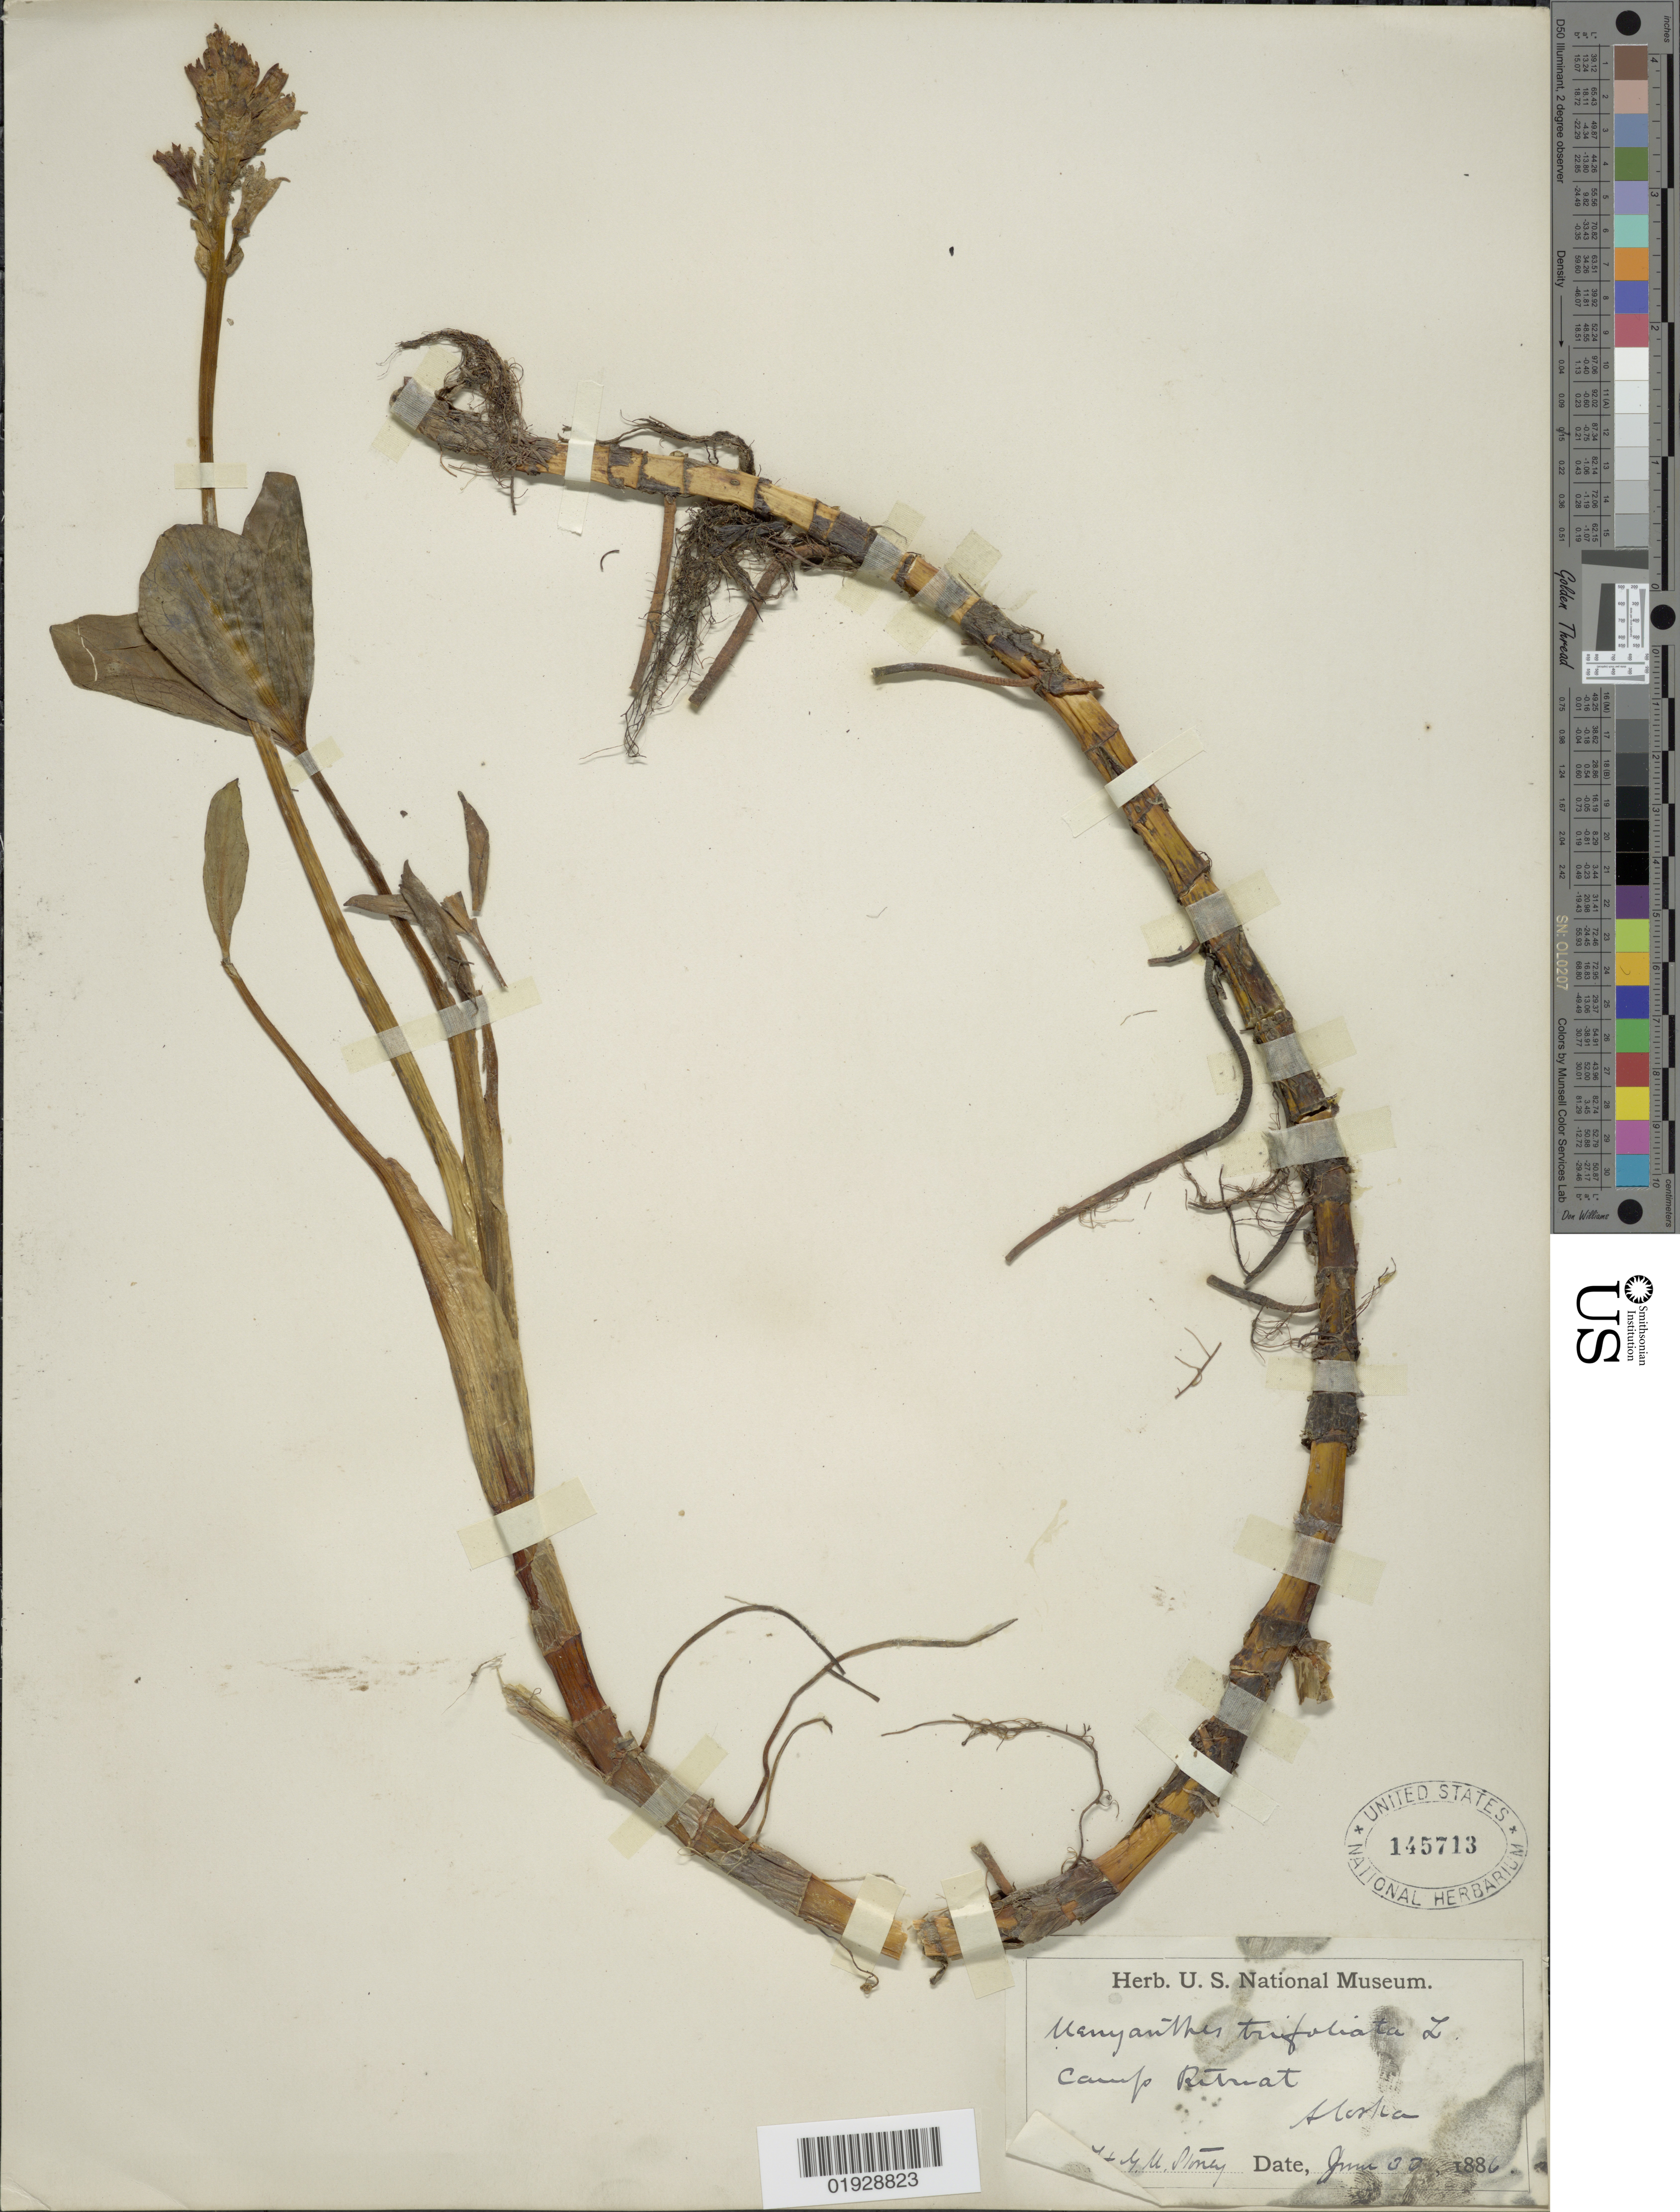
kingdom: Plantae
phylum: Tracheophyta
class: Magnoliopsida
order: Asterales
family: Menyanthaceae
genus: Menyanthes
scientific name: Menyanthes trifoliata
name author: L.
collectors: G. Stoney & G. Stoney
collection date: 1886-06-30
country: United States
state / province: Alaska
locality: Camp Retreat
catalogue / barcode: US 145713